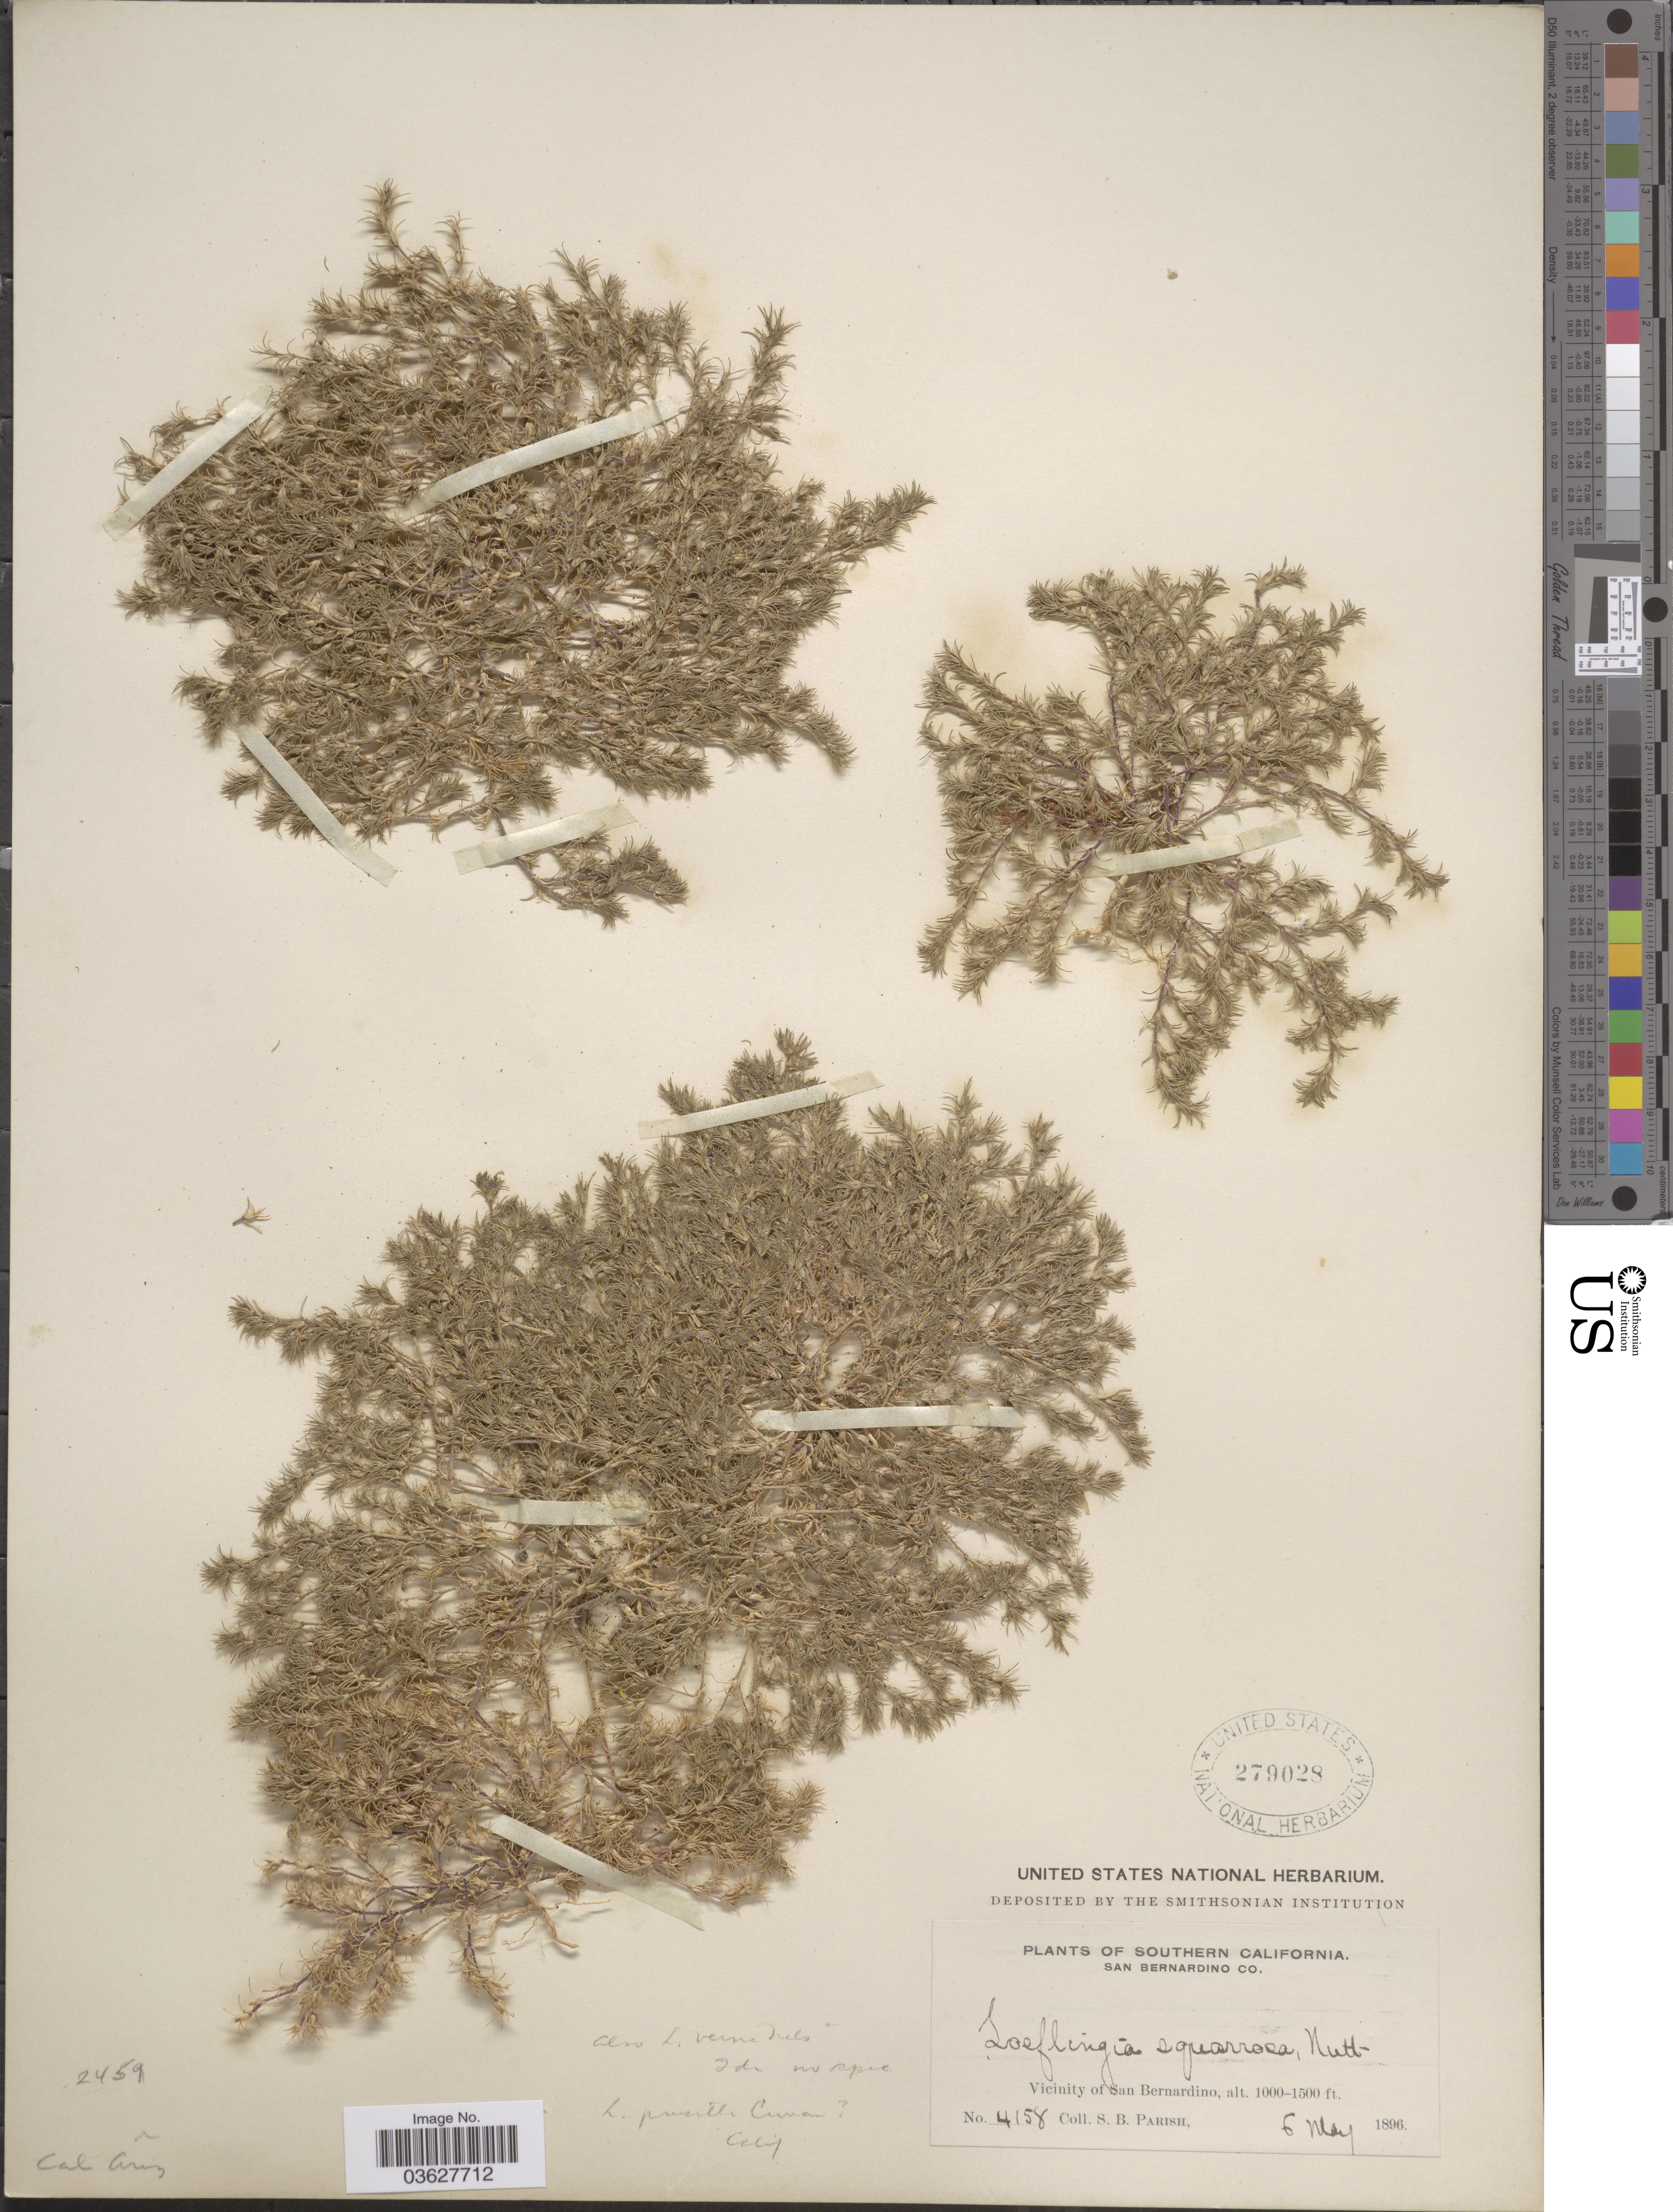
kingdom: Plantae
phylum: Tracheophyta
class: Magnoliopsida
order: Caryophyllales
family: Caryophyllaceae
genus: Loeflingia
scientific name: Loeflingia squarrosa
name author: Nutt.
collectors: S. B. Parish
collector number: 4158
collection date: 1896-05-06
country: United States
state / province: California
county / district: San Bernardino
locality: Southern California. San Bernardino Co. Vicinity of San Bernardino.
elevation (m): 305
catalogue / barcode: US 279028